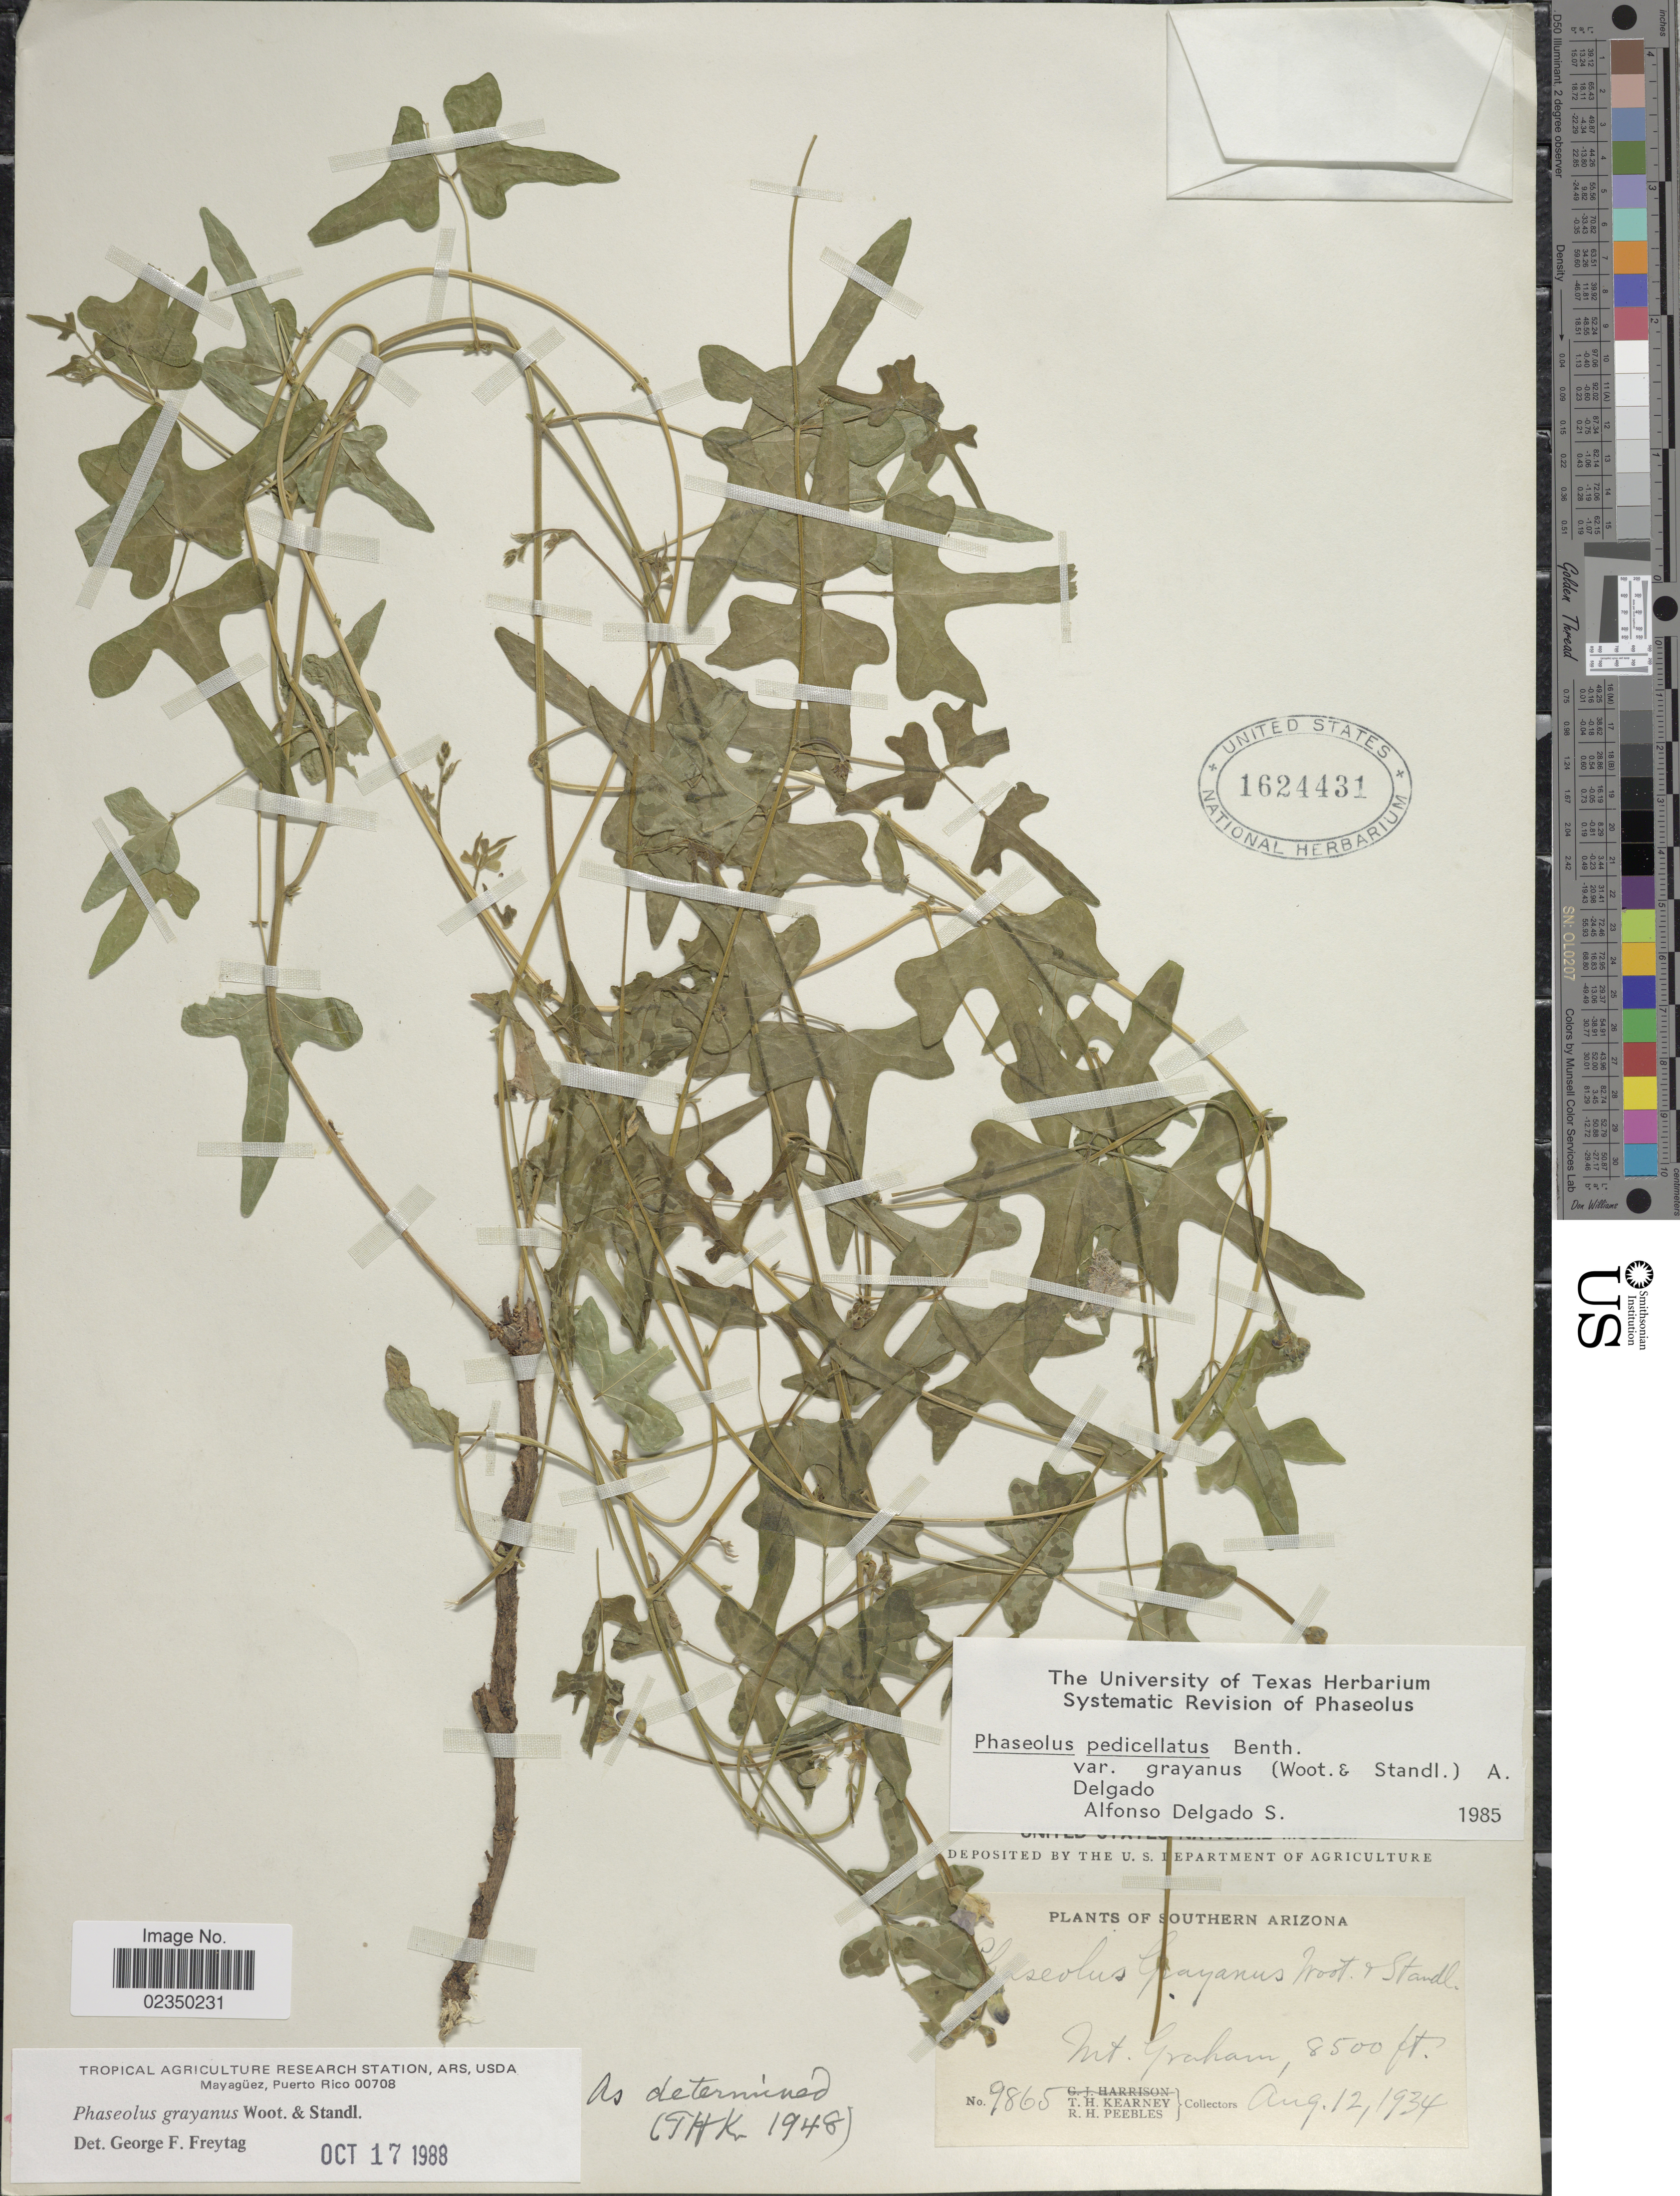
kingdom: Plantae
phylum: Tracheophyta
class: Magnoliopsida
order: Fabales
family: Fabaceae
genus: Phaseolus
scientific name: Phaseolus grayanus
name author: Wooton & Standl.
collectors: T. H. Kearney & R. H. Peebles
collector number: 9865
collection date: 1934-08-12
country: United States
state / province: Arizona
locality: Southern Arizona, Mt Graham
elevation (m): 2591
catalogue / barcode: US 1624431